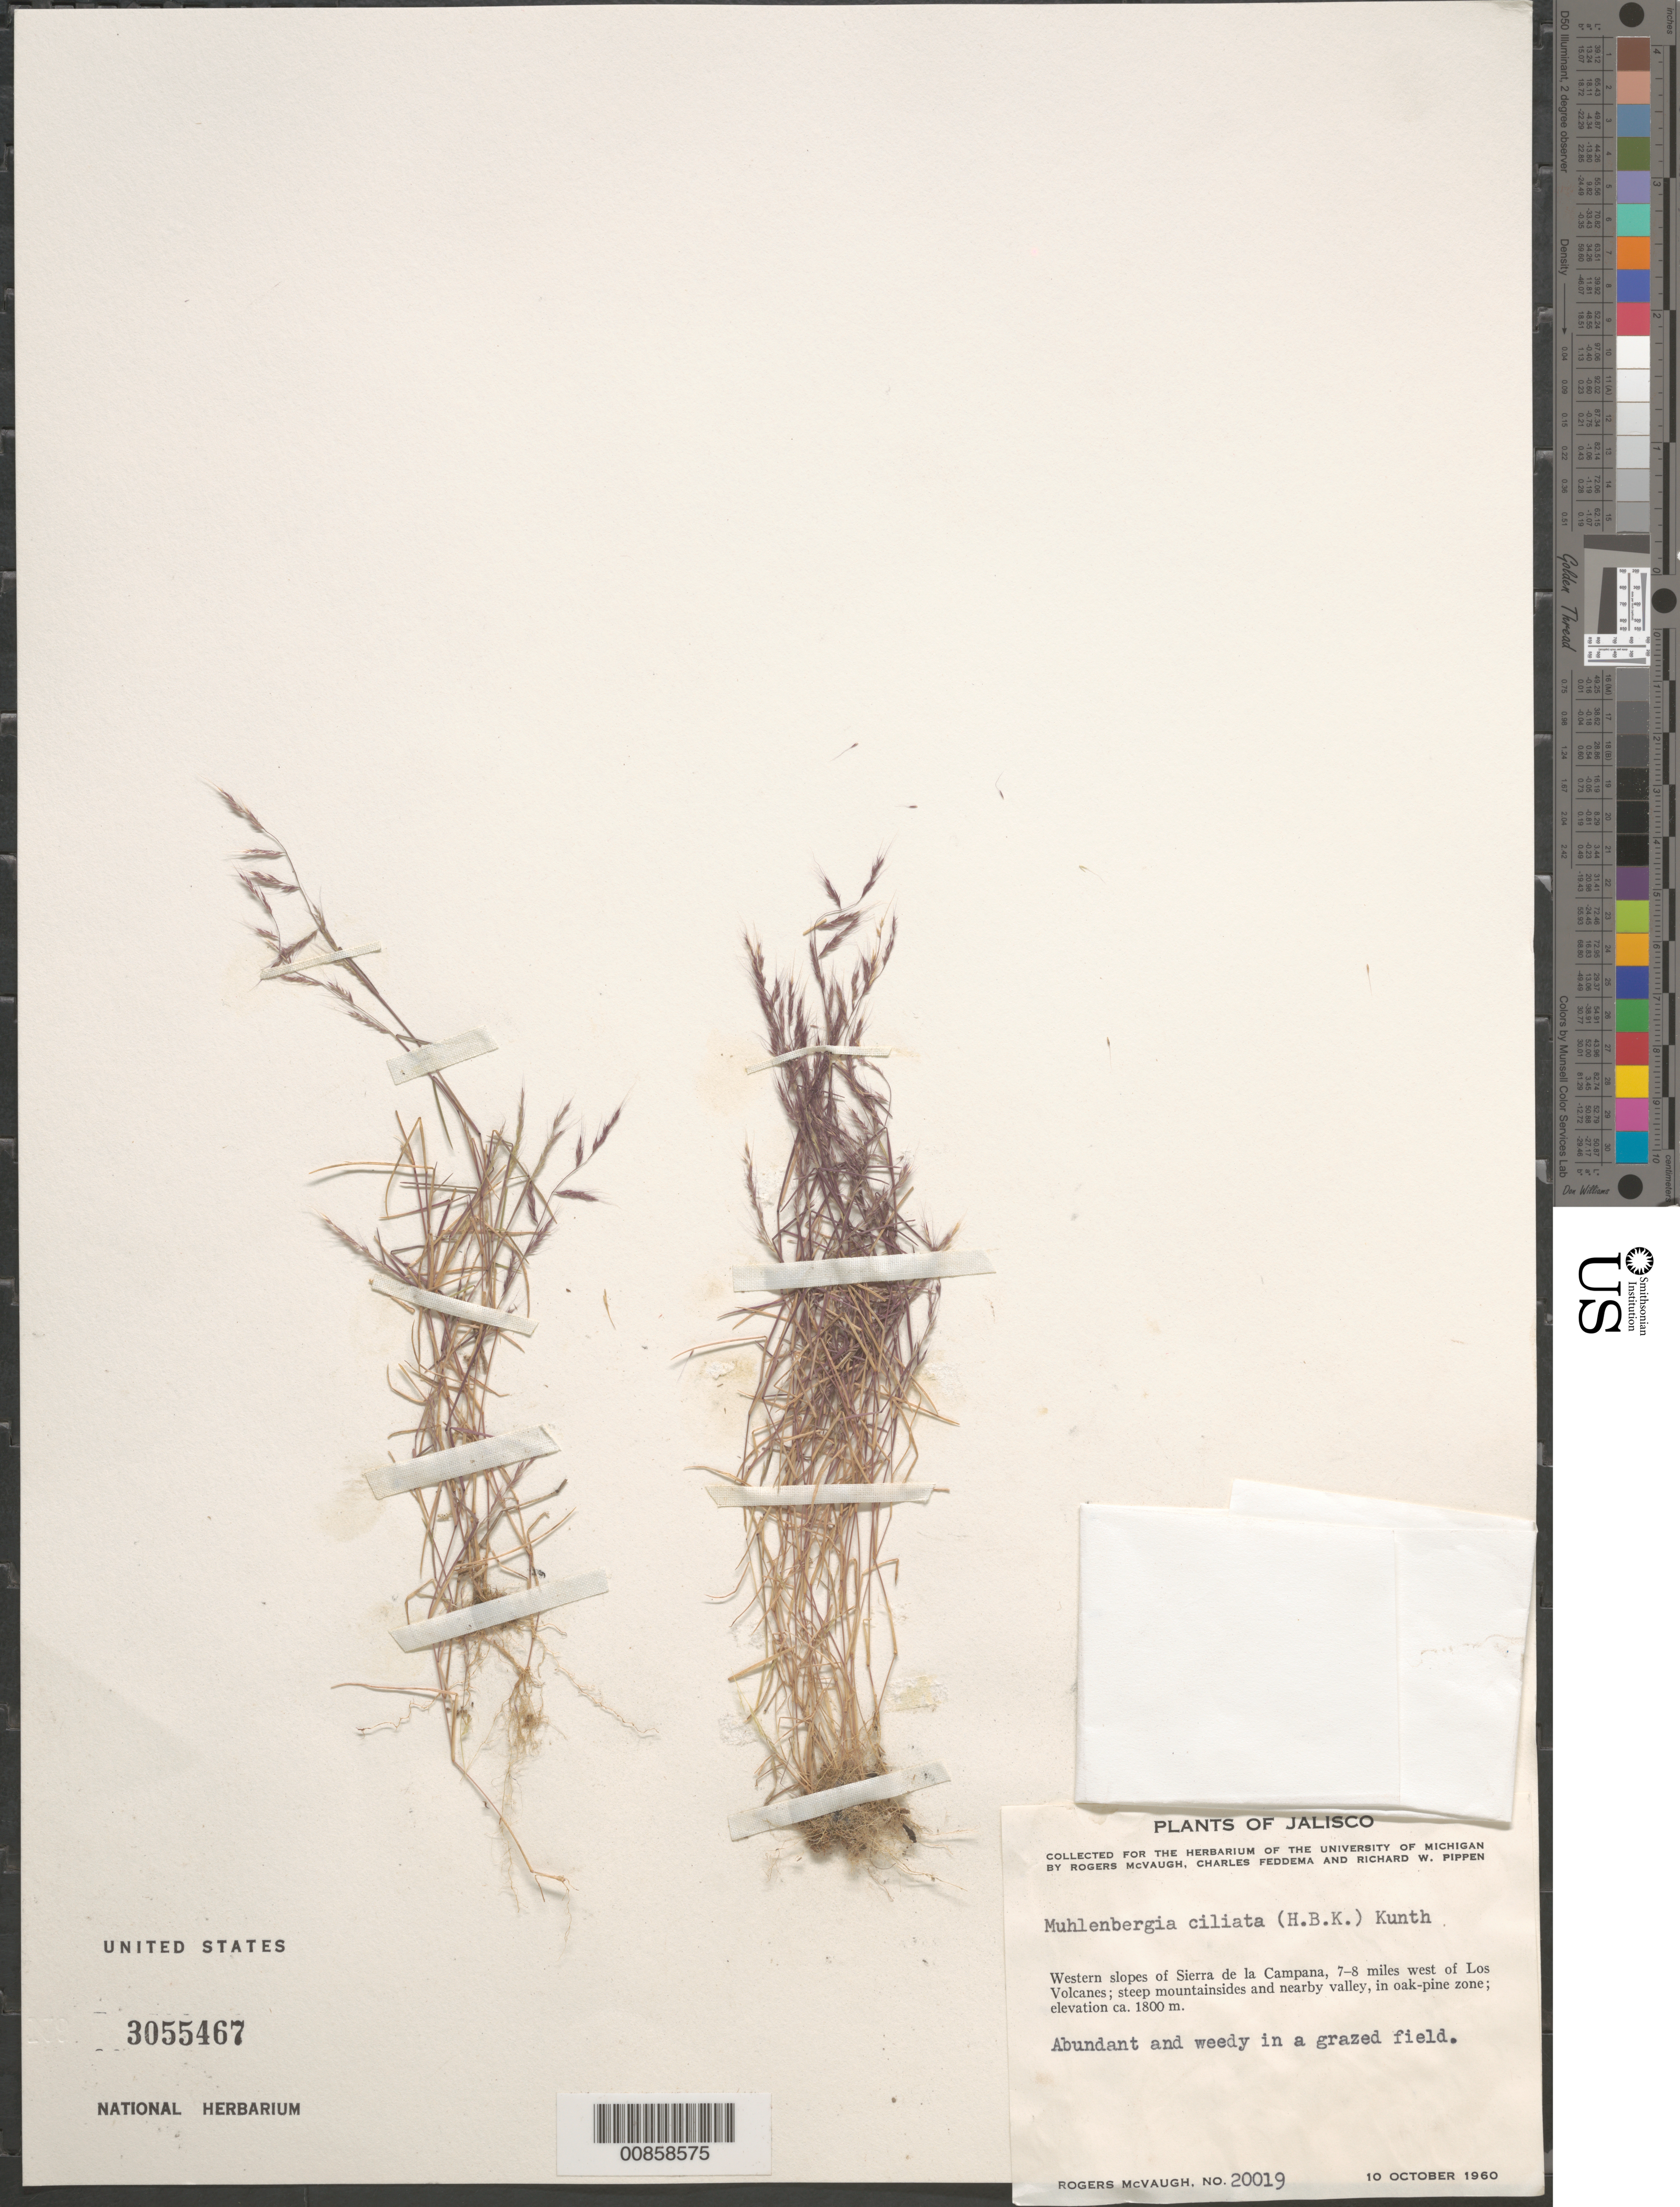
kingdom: Plantae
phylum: Tracheophyta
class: Liliopsida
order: Poales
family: Poaceae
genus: Muhlenbergia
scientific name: Muhlenbergia ciliata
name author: (Kunth) Trin.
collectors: R. McVaugh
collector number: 20019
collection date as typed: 13 Oct 1960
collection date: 1960-10-13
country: Mexico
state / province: Jalisco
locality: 4 mi NNE of Talpa de Allende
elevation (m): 1500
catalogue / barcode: US 3055467